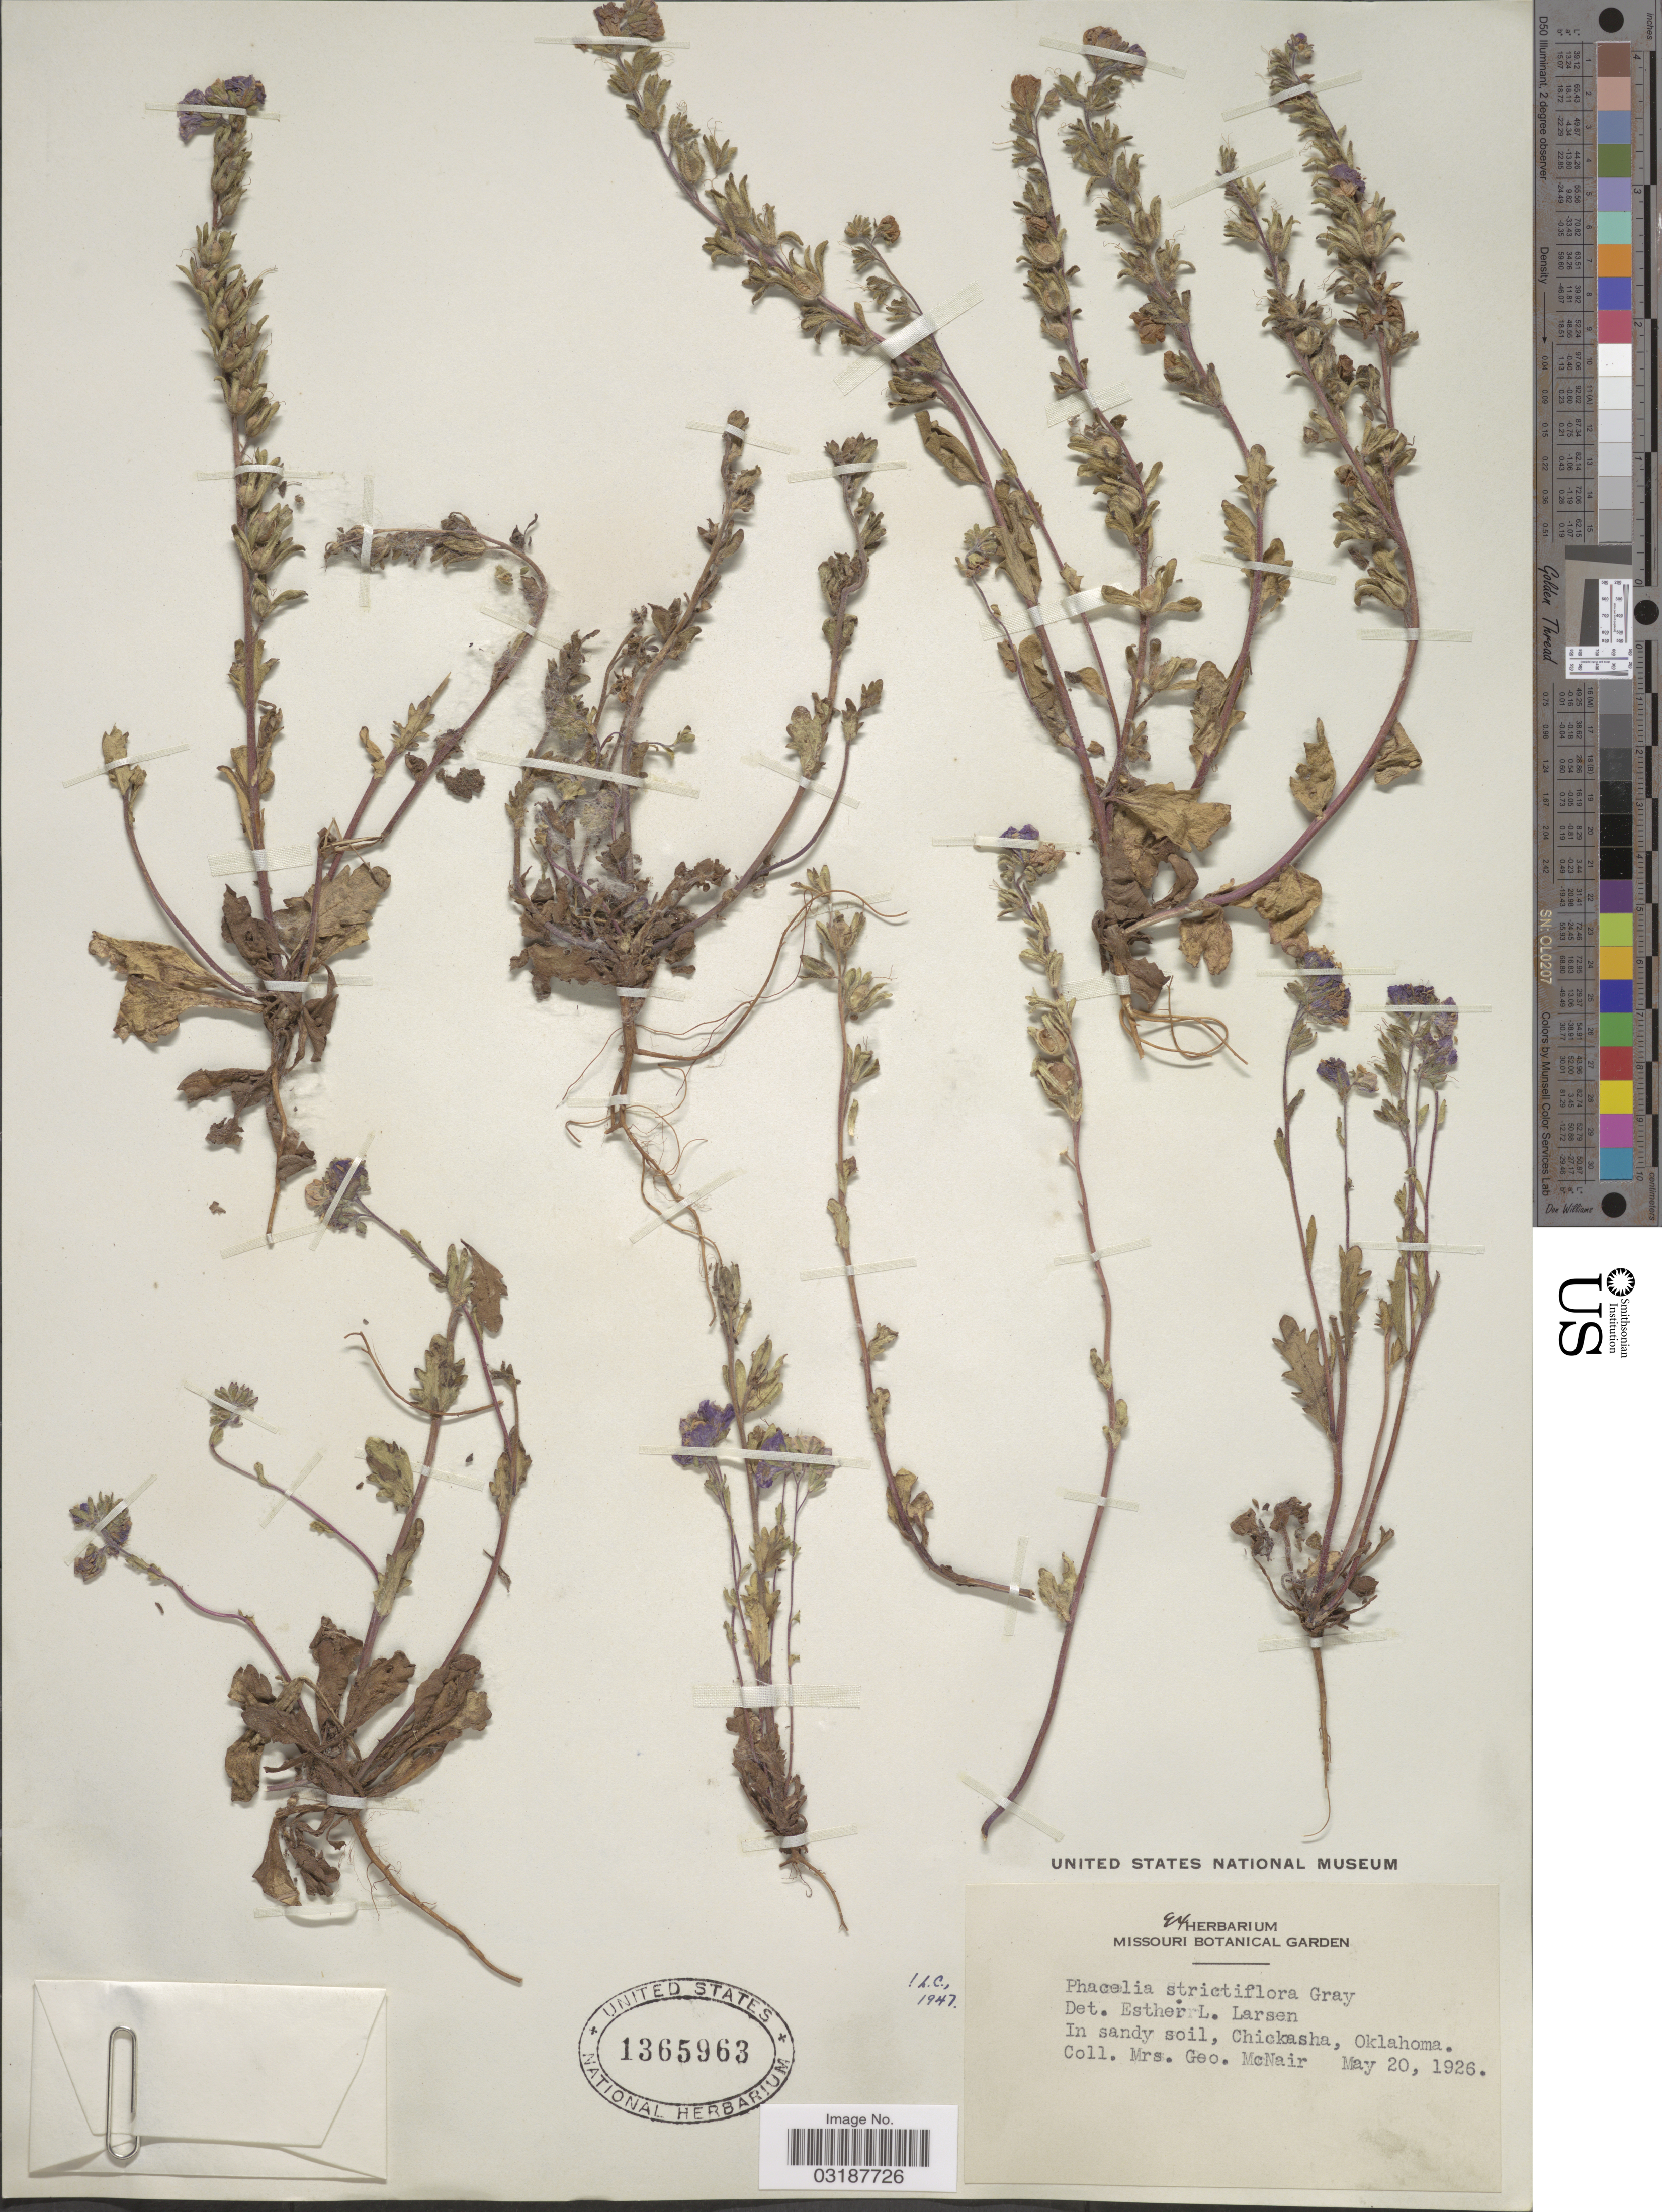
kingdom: Plantae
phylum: Tracheophyta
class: Magnoliopsida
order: Boraginales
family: Hydrophyllaceae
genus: Phacelia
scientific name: Phacelia strictiflora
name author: (Engelm. & A. Gray) A. Gray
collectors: G. McNair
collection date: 1926-05-20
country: United States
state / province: Oklahoma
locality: In sandy soil, Chickasha, Oklahoma.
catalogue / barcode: US 1365963